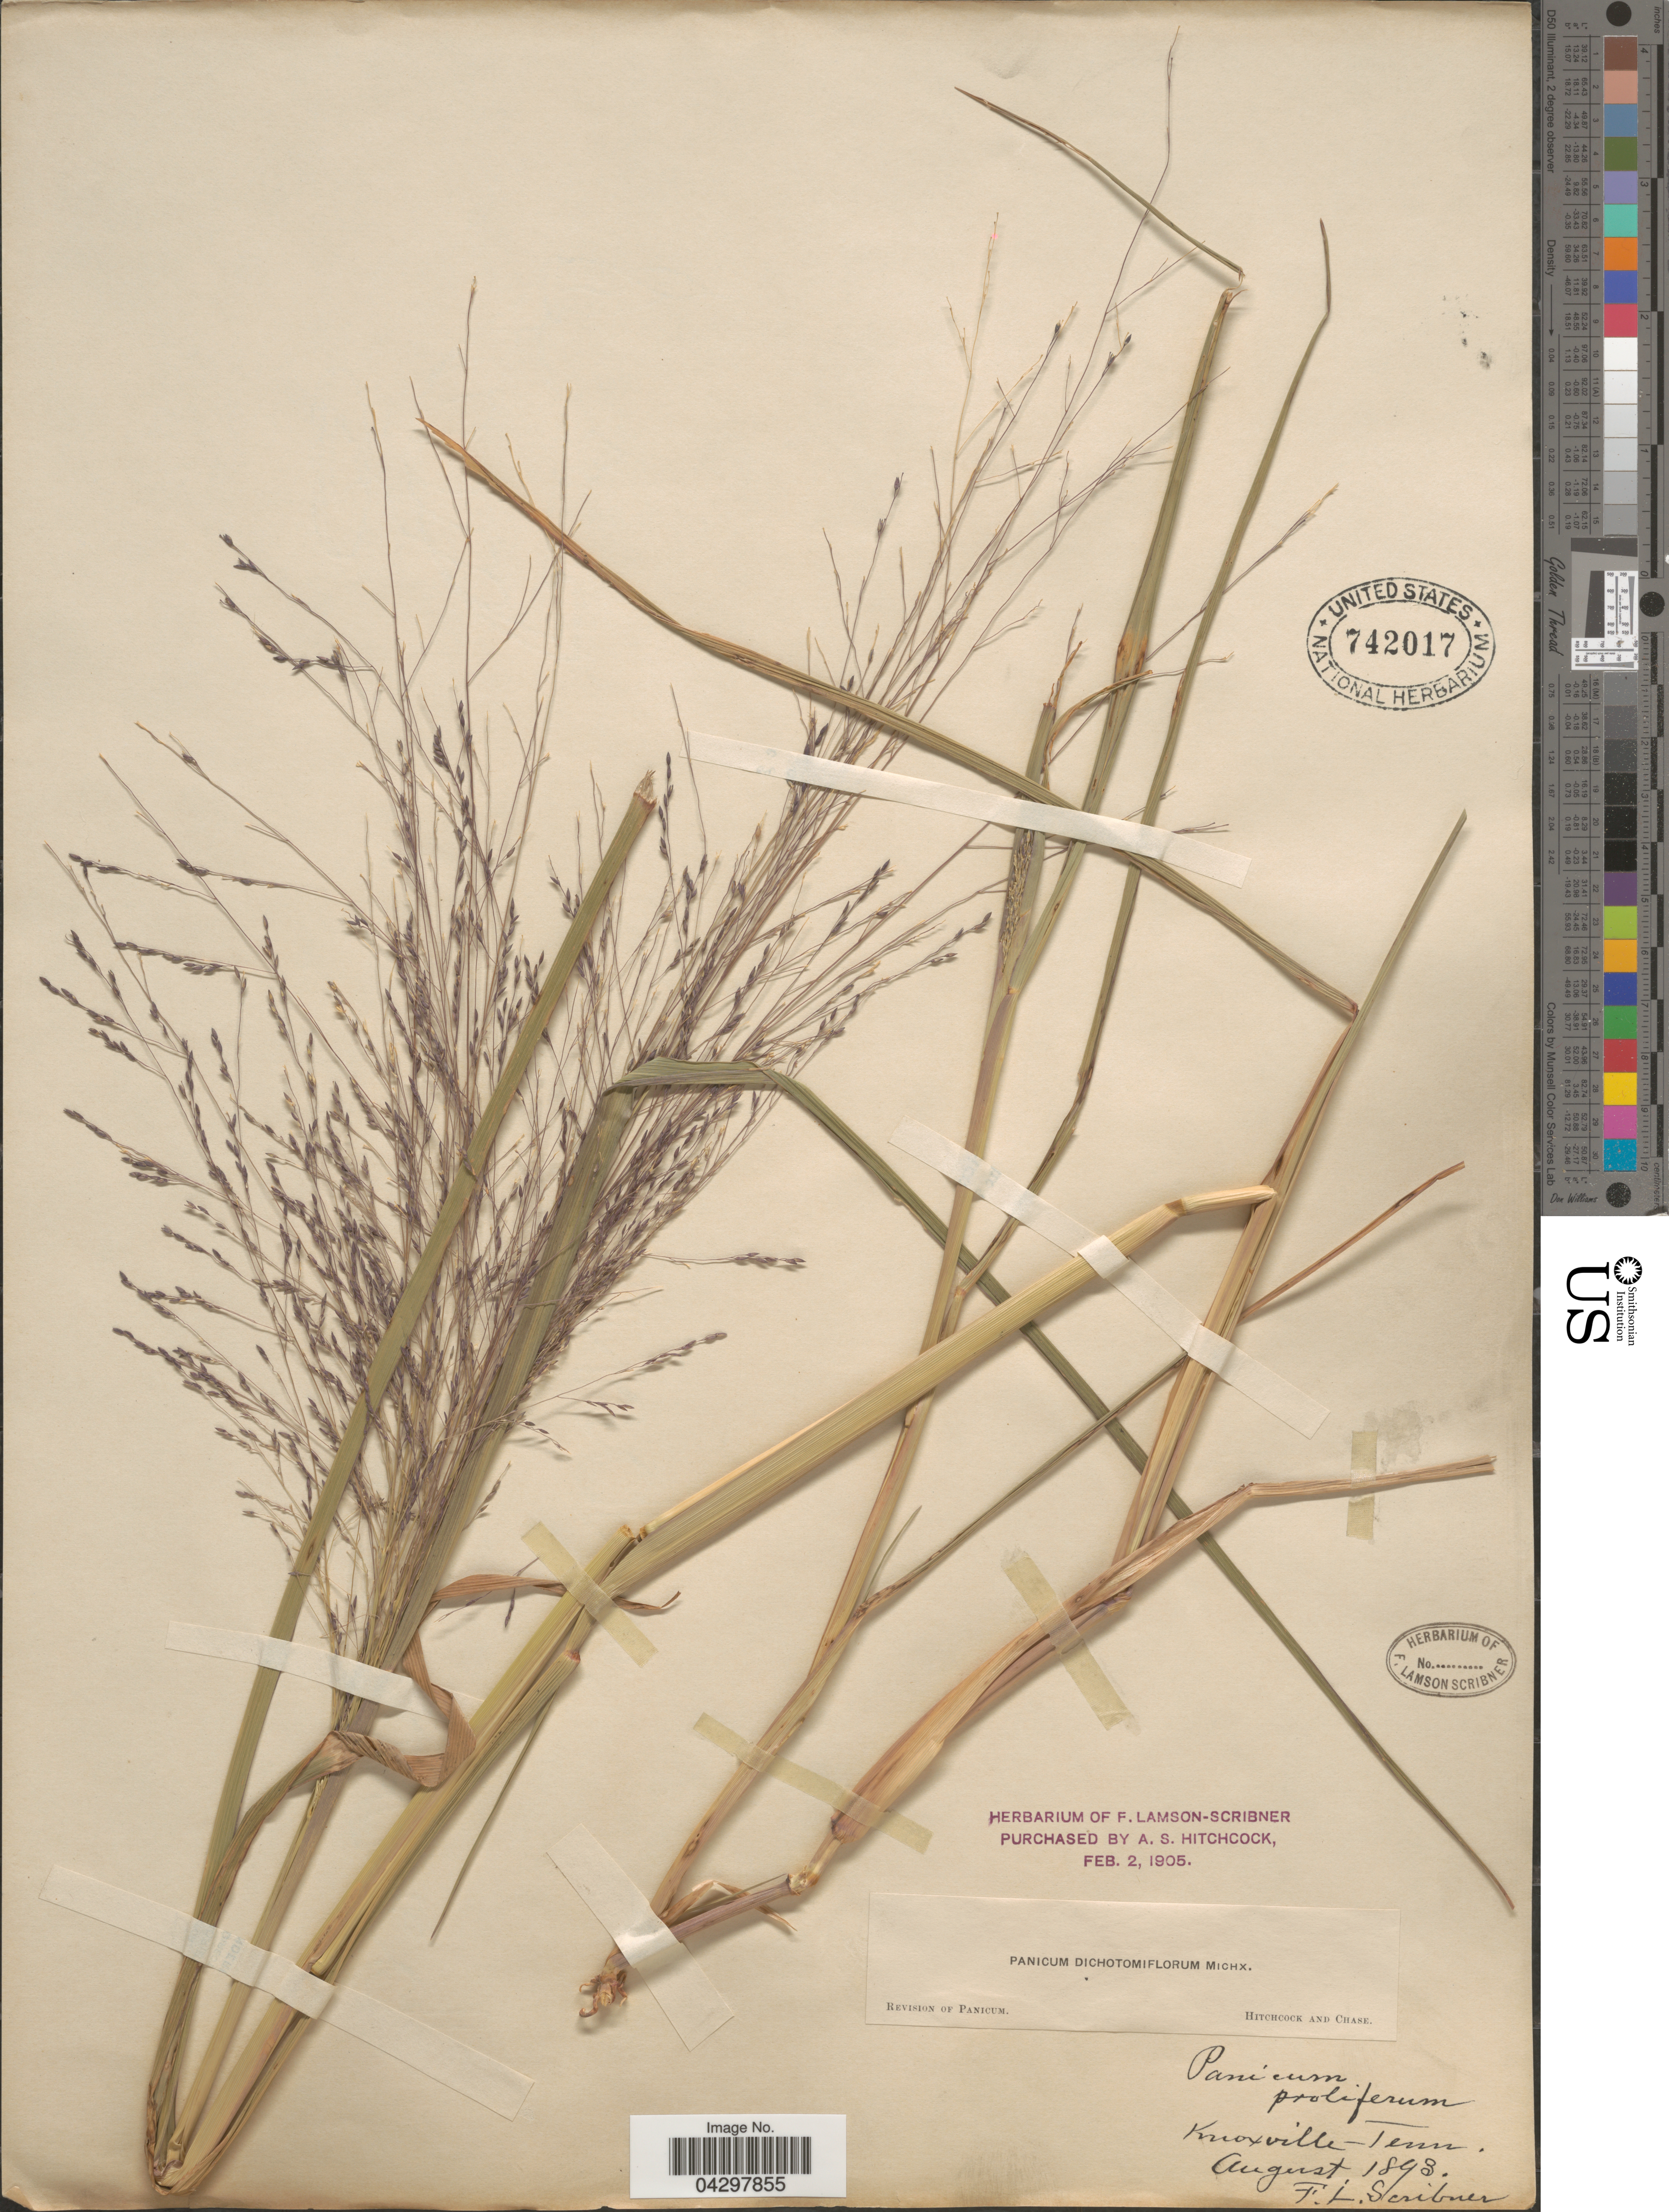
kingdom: Plantae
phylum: Tracheophyta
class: Liliopsida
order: Poales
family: Poaceae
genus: Panicum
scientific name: Panicum dichotomiflorum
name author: Michx.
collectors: F. Lamson-Scribner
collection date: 1893-08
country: United States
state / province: Tennessee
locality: Knoxville.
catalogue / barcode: US 742017